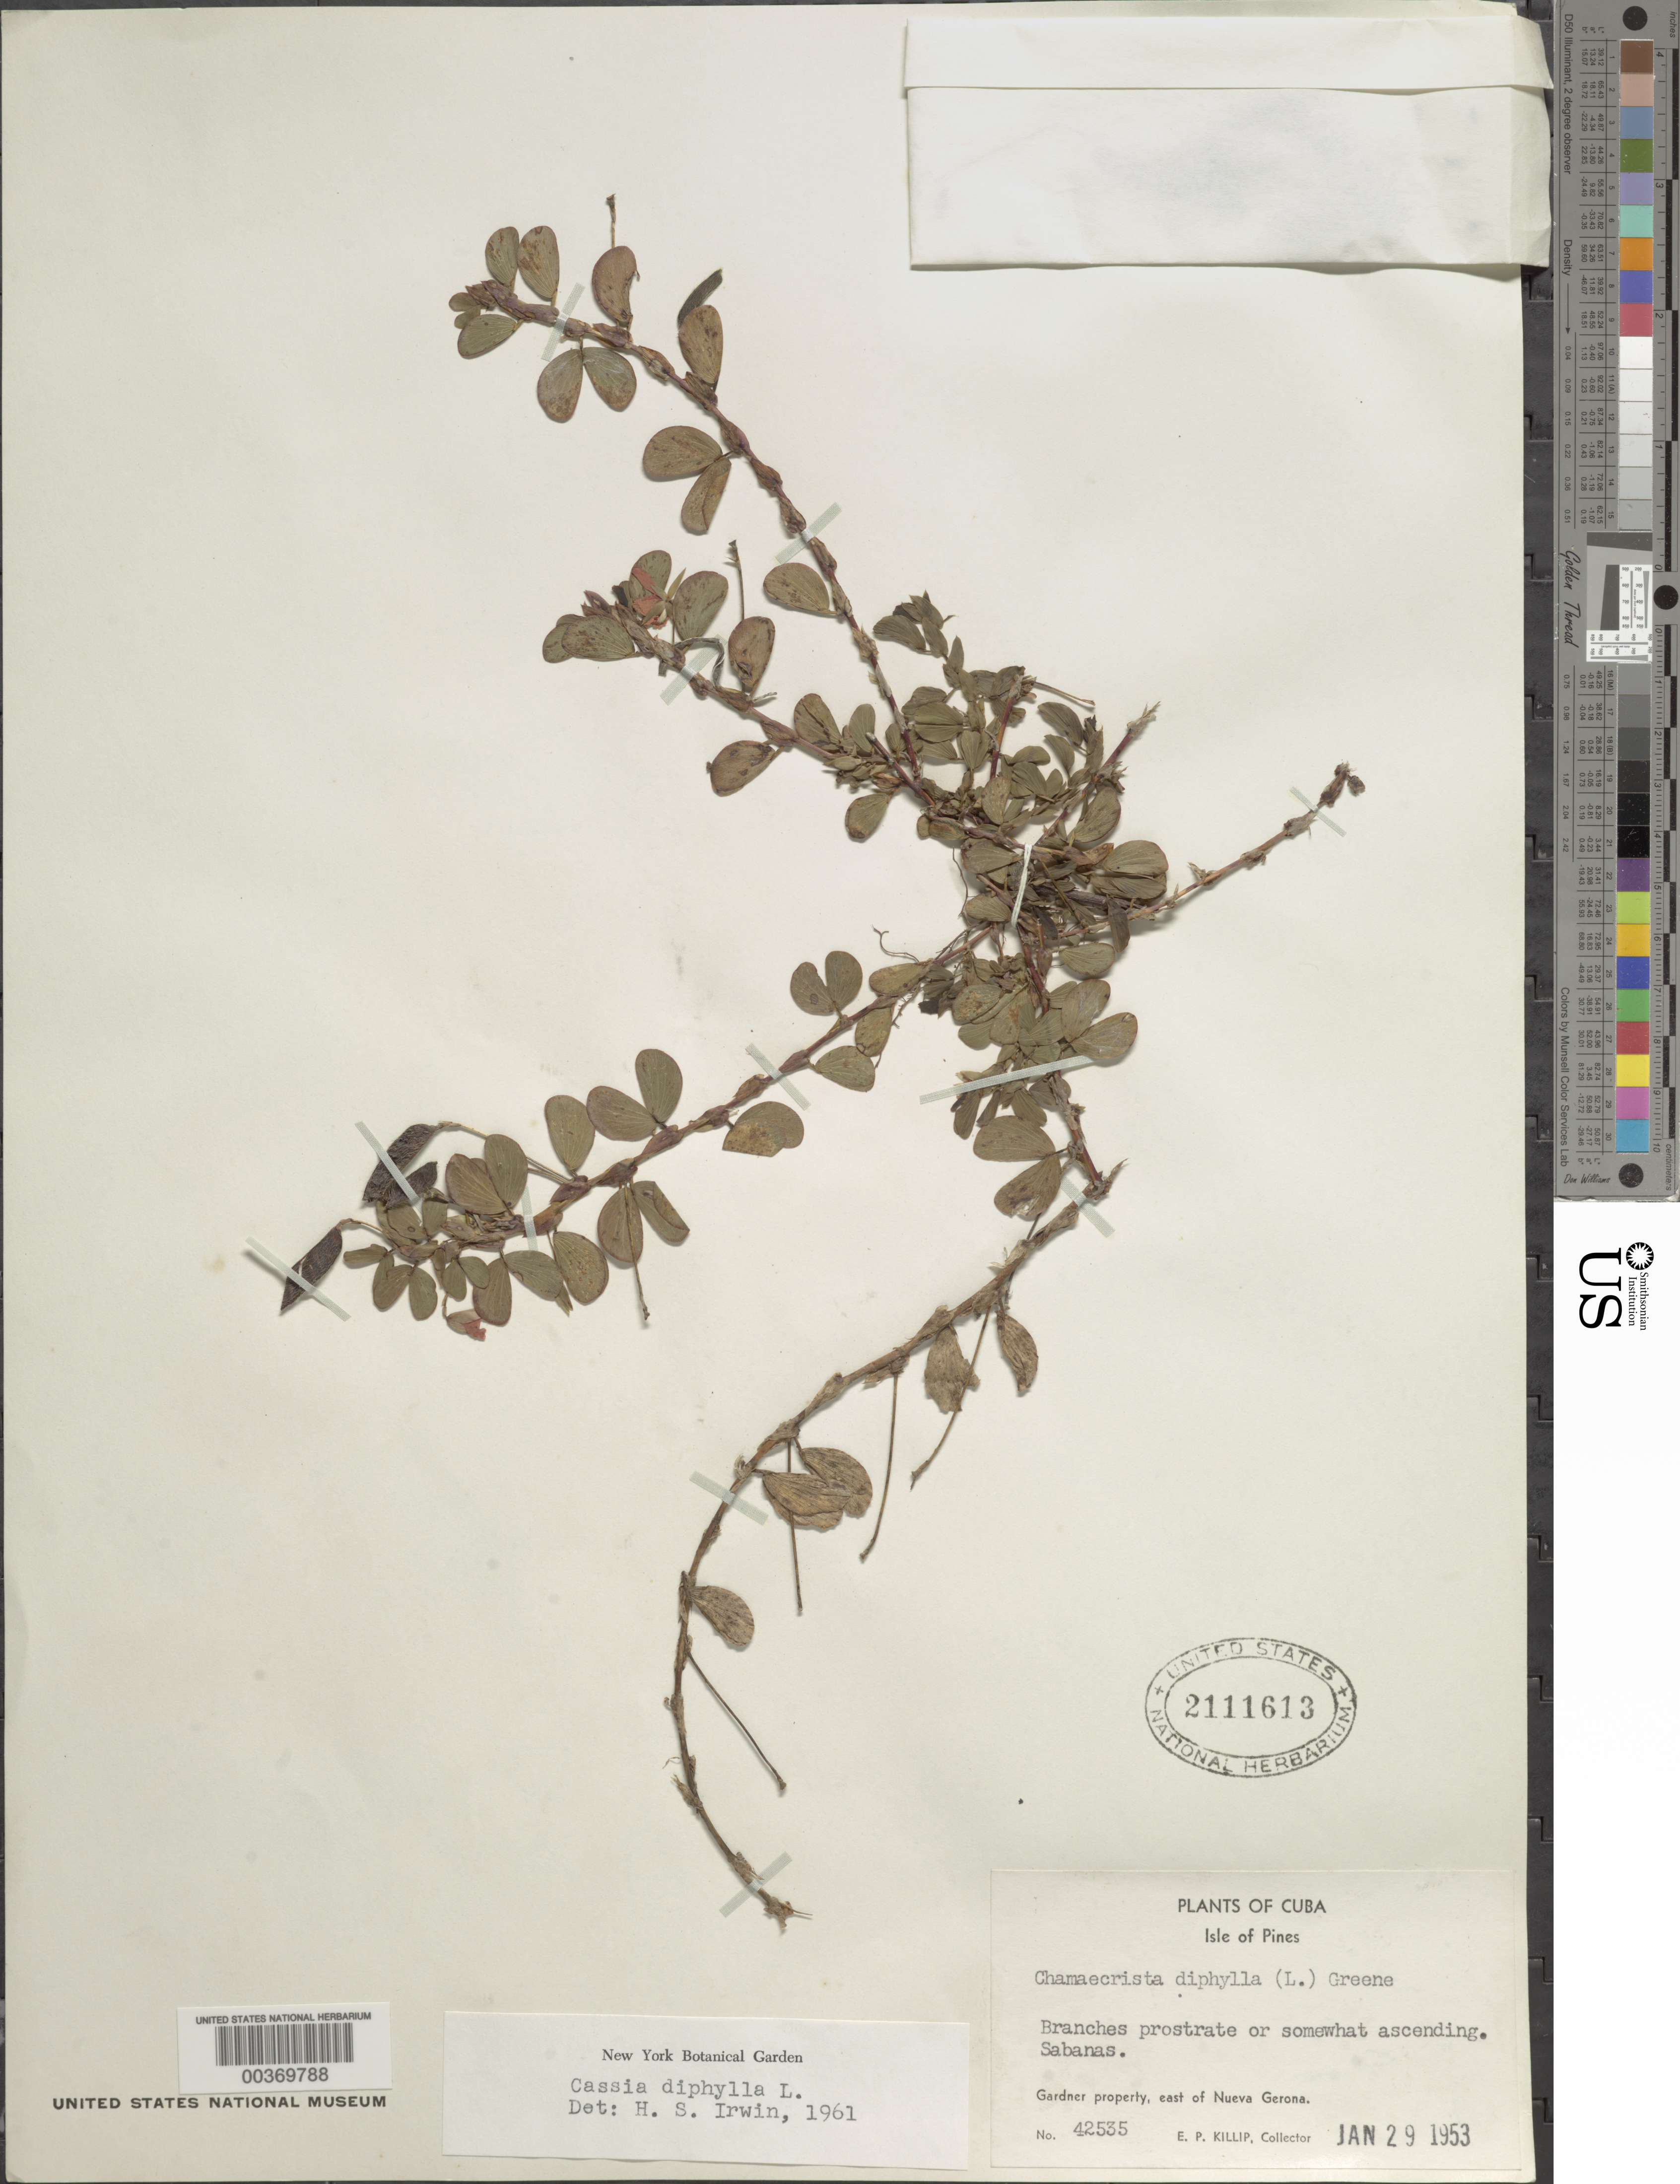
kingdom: Plantae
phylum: Tracheophyta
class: Magnoliopsida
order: Fabales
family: Fabaceae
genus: Chamaecrista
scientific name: Chamaecrista diphylla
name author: (L.) Greene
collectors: E. P. Killip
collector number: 42535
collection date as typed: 29 Jan 1953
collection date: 1953-01-29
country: Cuba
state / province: Isla de La Juventud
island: Isla de La Juventud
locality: Gardner property, e of nueva gerona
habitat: Sabanas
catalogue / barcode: US 2111613